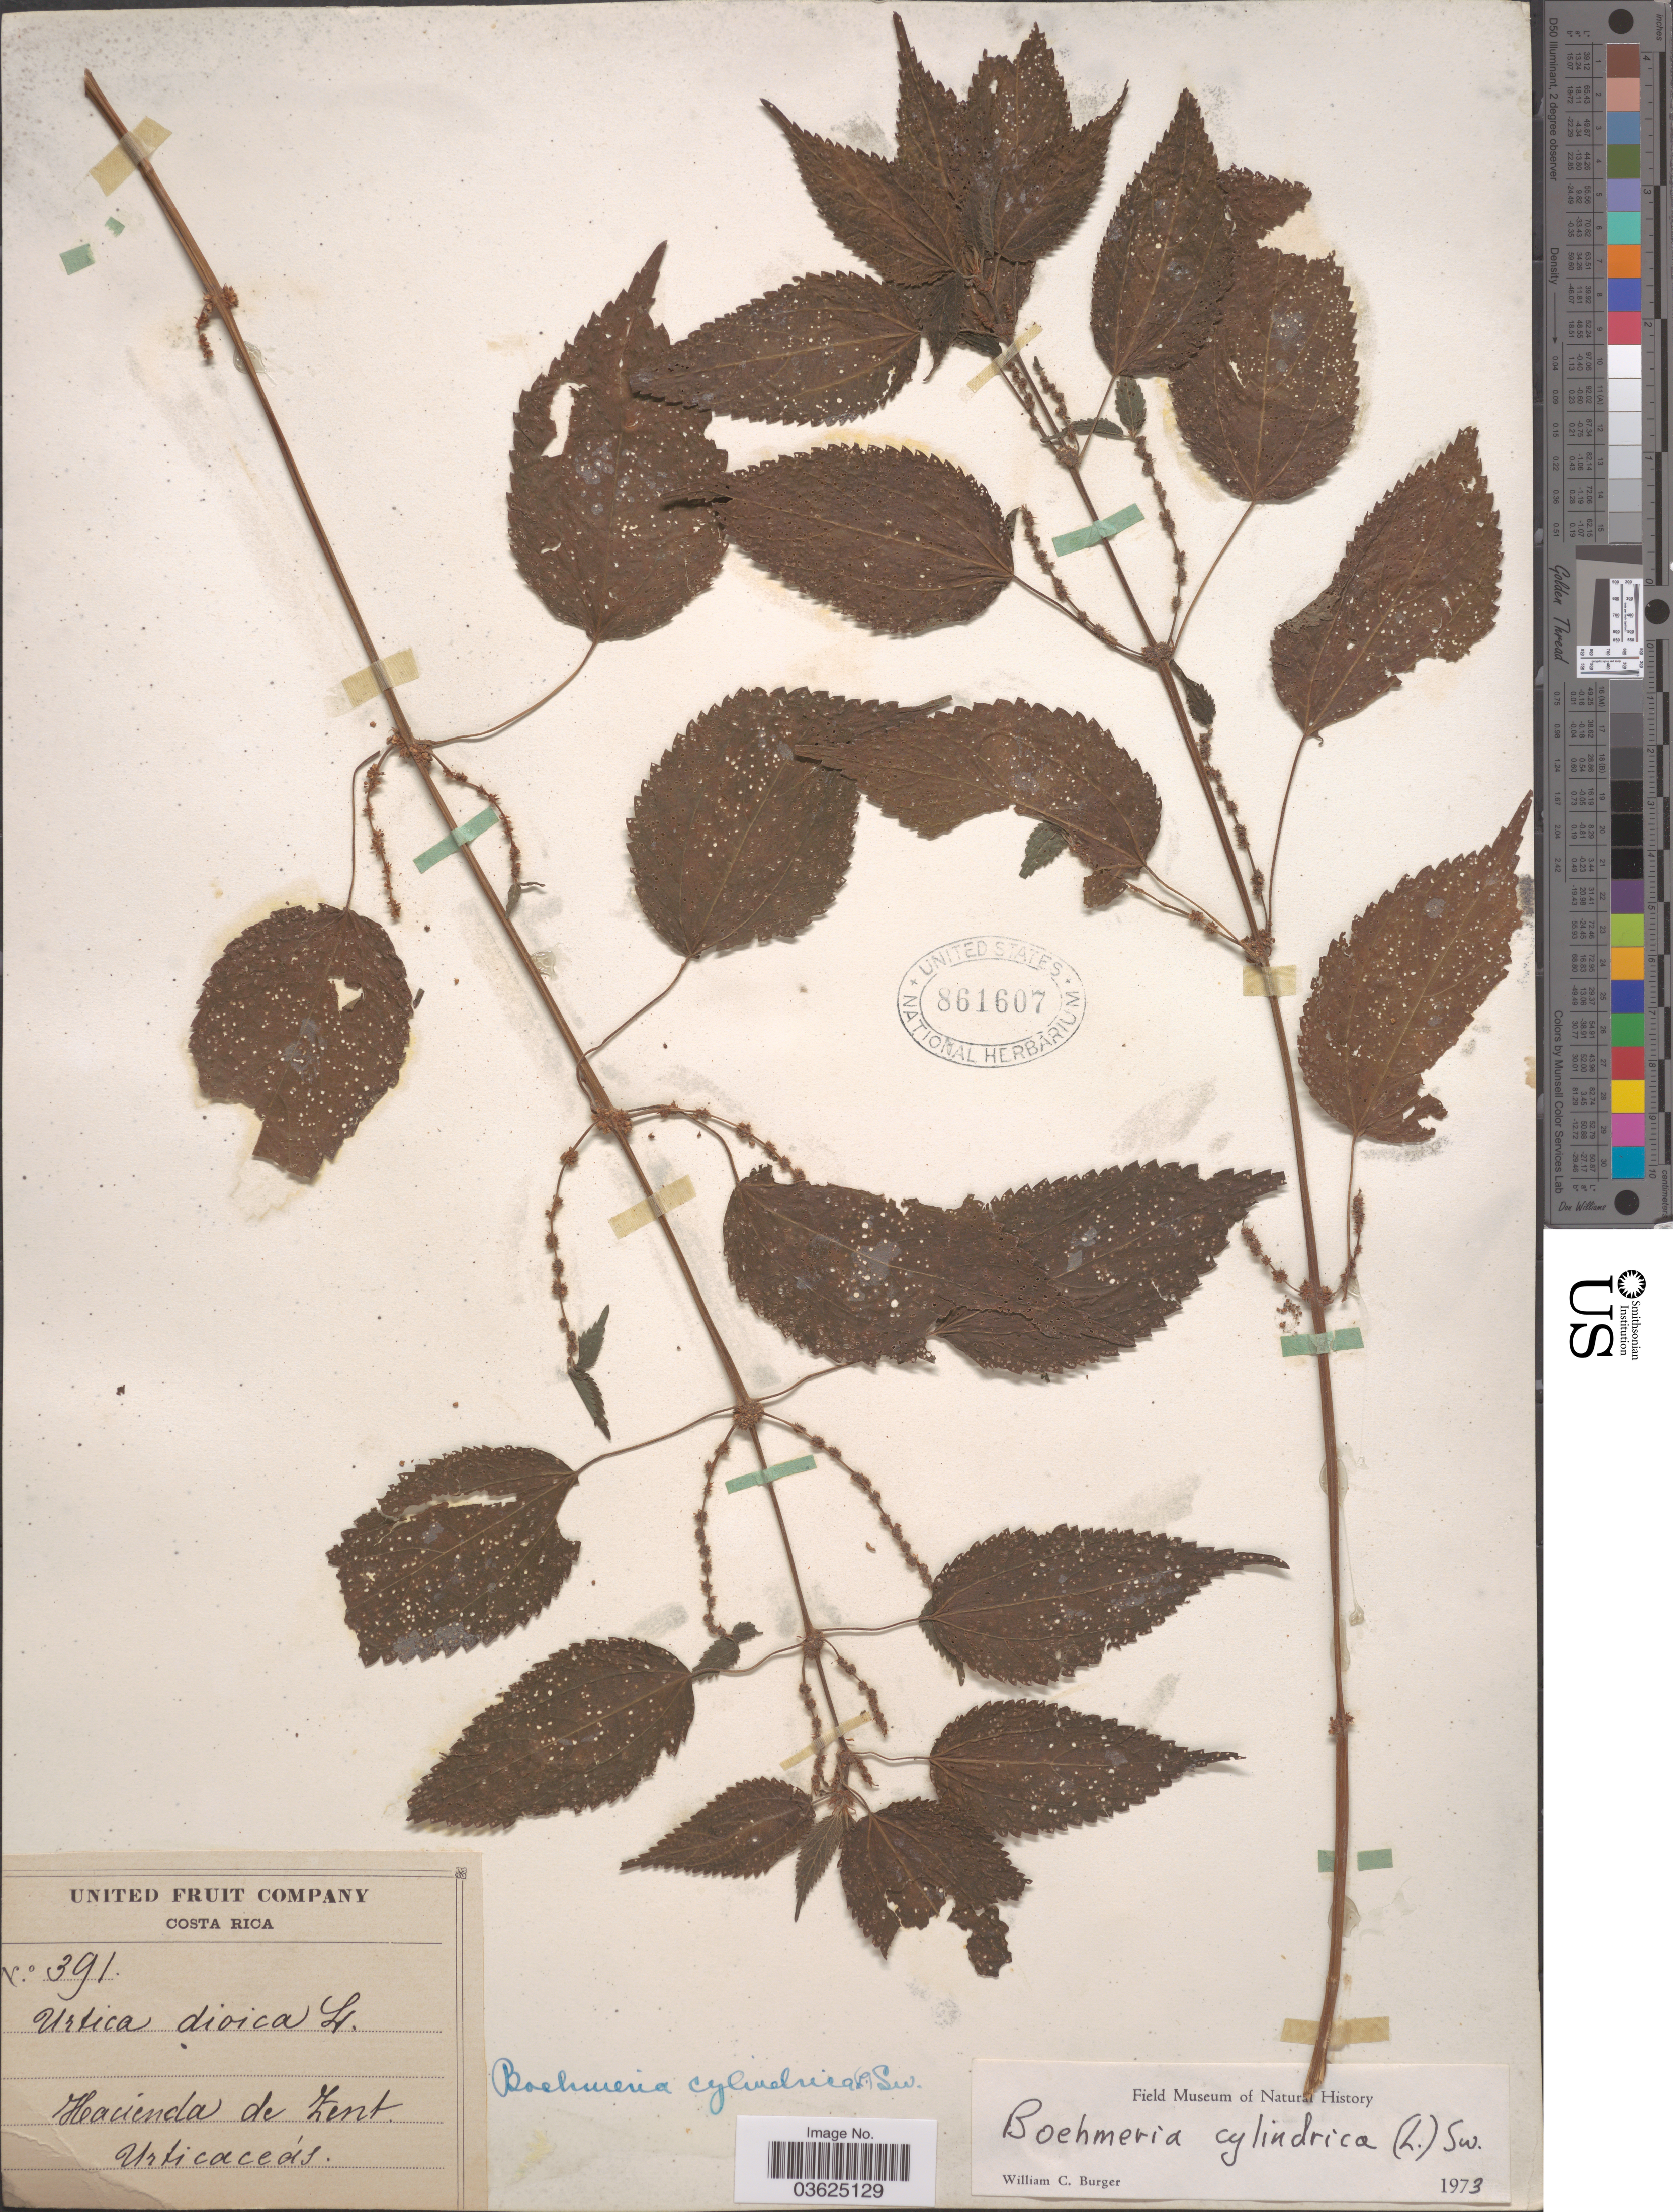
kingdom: Plantae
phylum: Tracheophyta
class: Magnoliopsida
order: Rosales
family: Urticaceae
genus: Boehmeria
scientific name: Boehmeria cylindrica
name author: (L.) Sw.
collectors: United Fruit Company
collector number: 391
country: Costa Rica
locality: Hacienda de Zent.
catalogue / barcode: US 861607